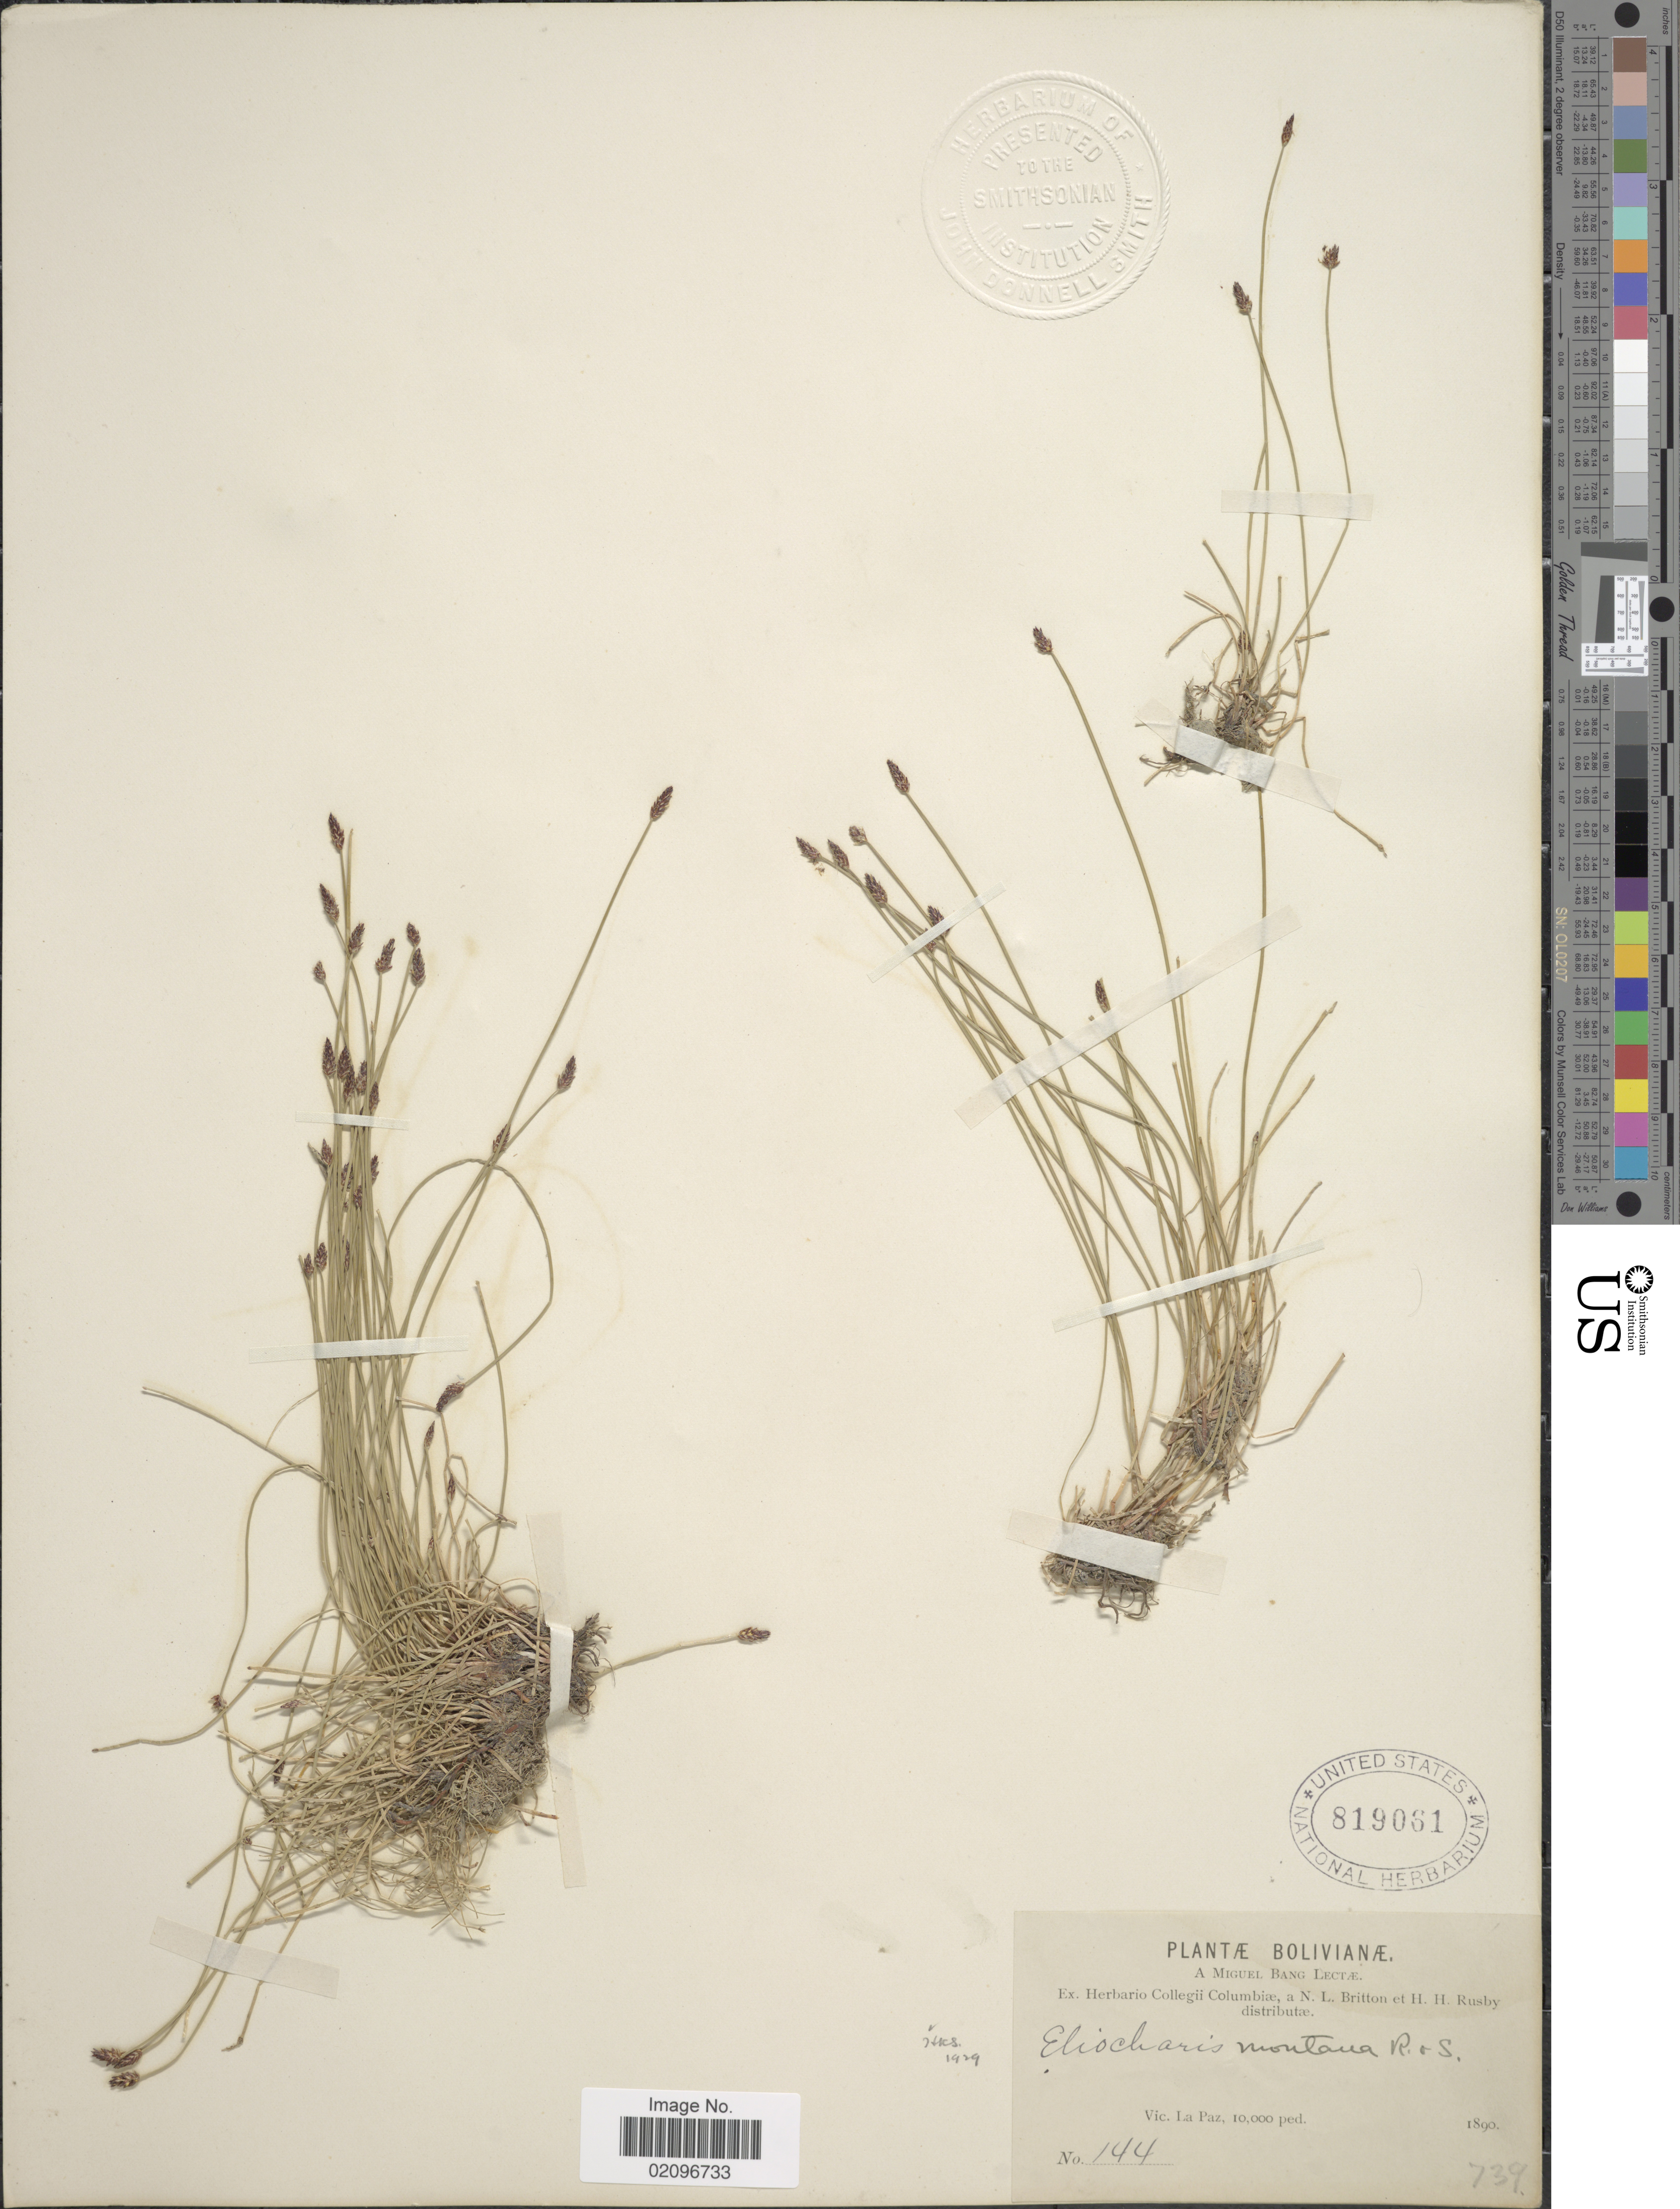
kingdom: Plantae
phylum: Tracheophyta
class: Liliopsida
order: Poales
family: Cyperaceae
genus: Eleocharis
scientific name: Eleocharis montana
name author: (Kunth) Roem. & Schult.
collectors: M. Bang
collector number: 144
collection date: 1890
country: Bolivia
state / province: La Paz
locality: Vic. La Paz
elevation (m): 3048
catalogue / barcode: US 819061